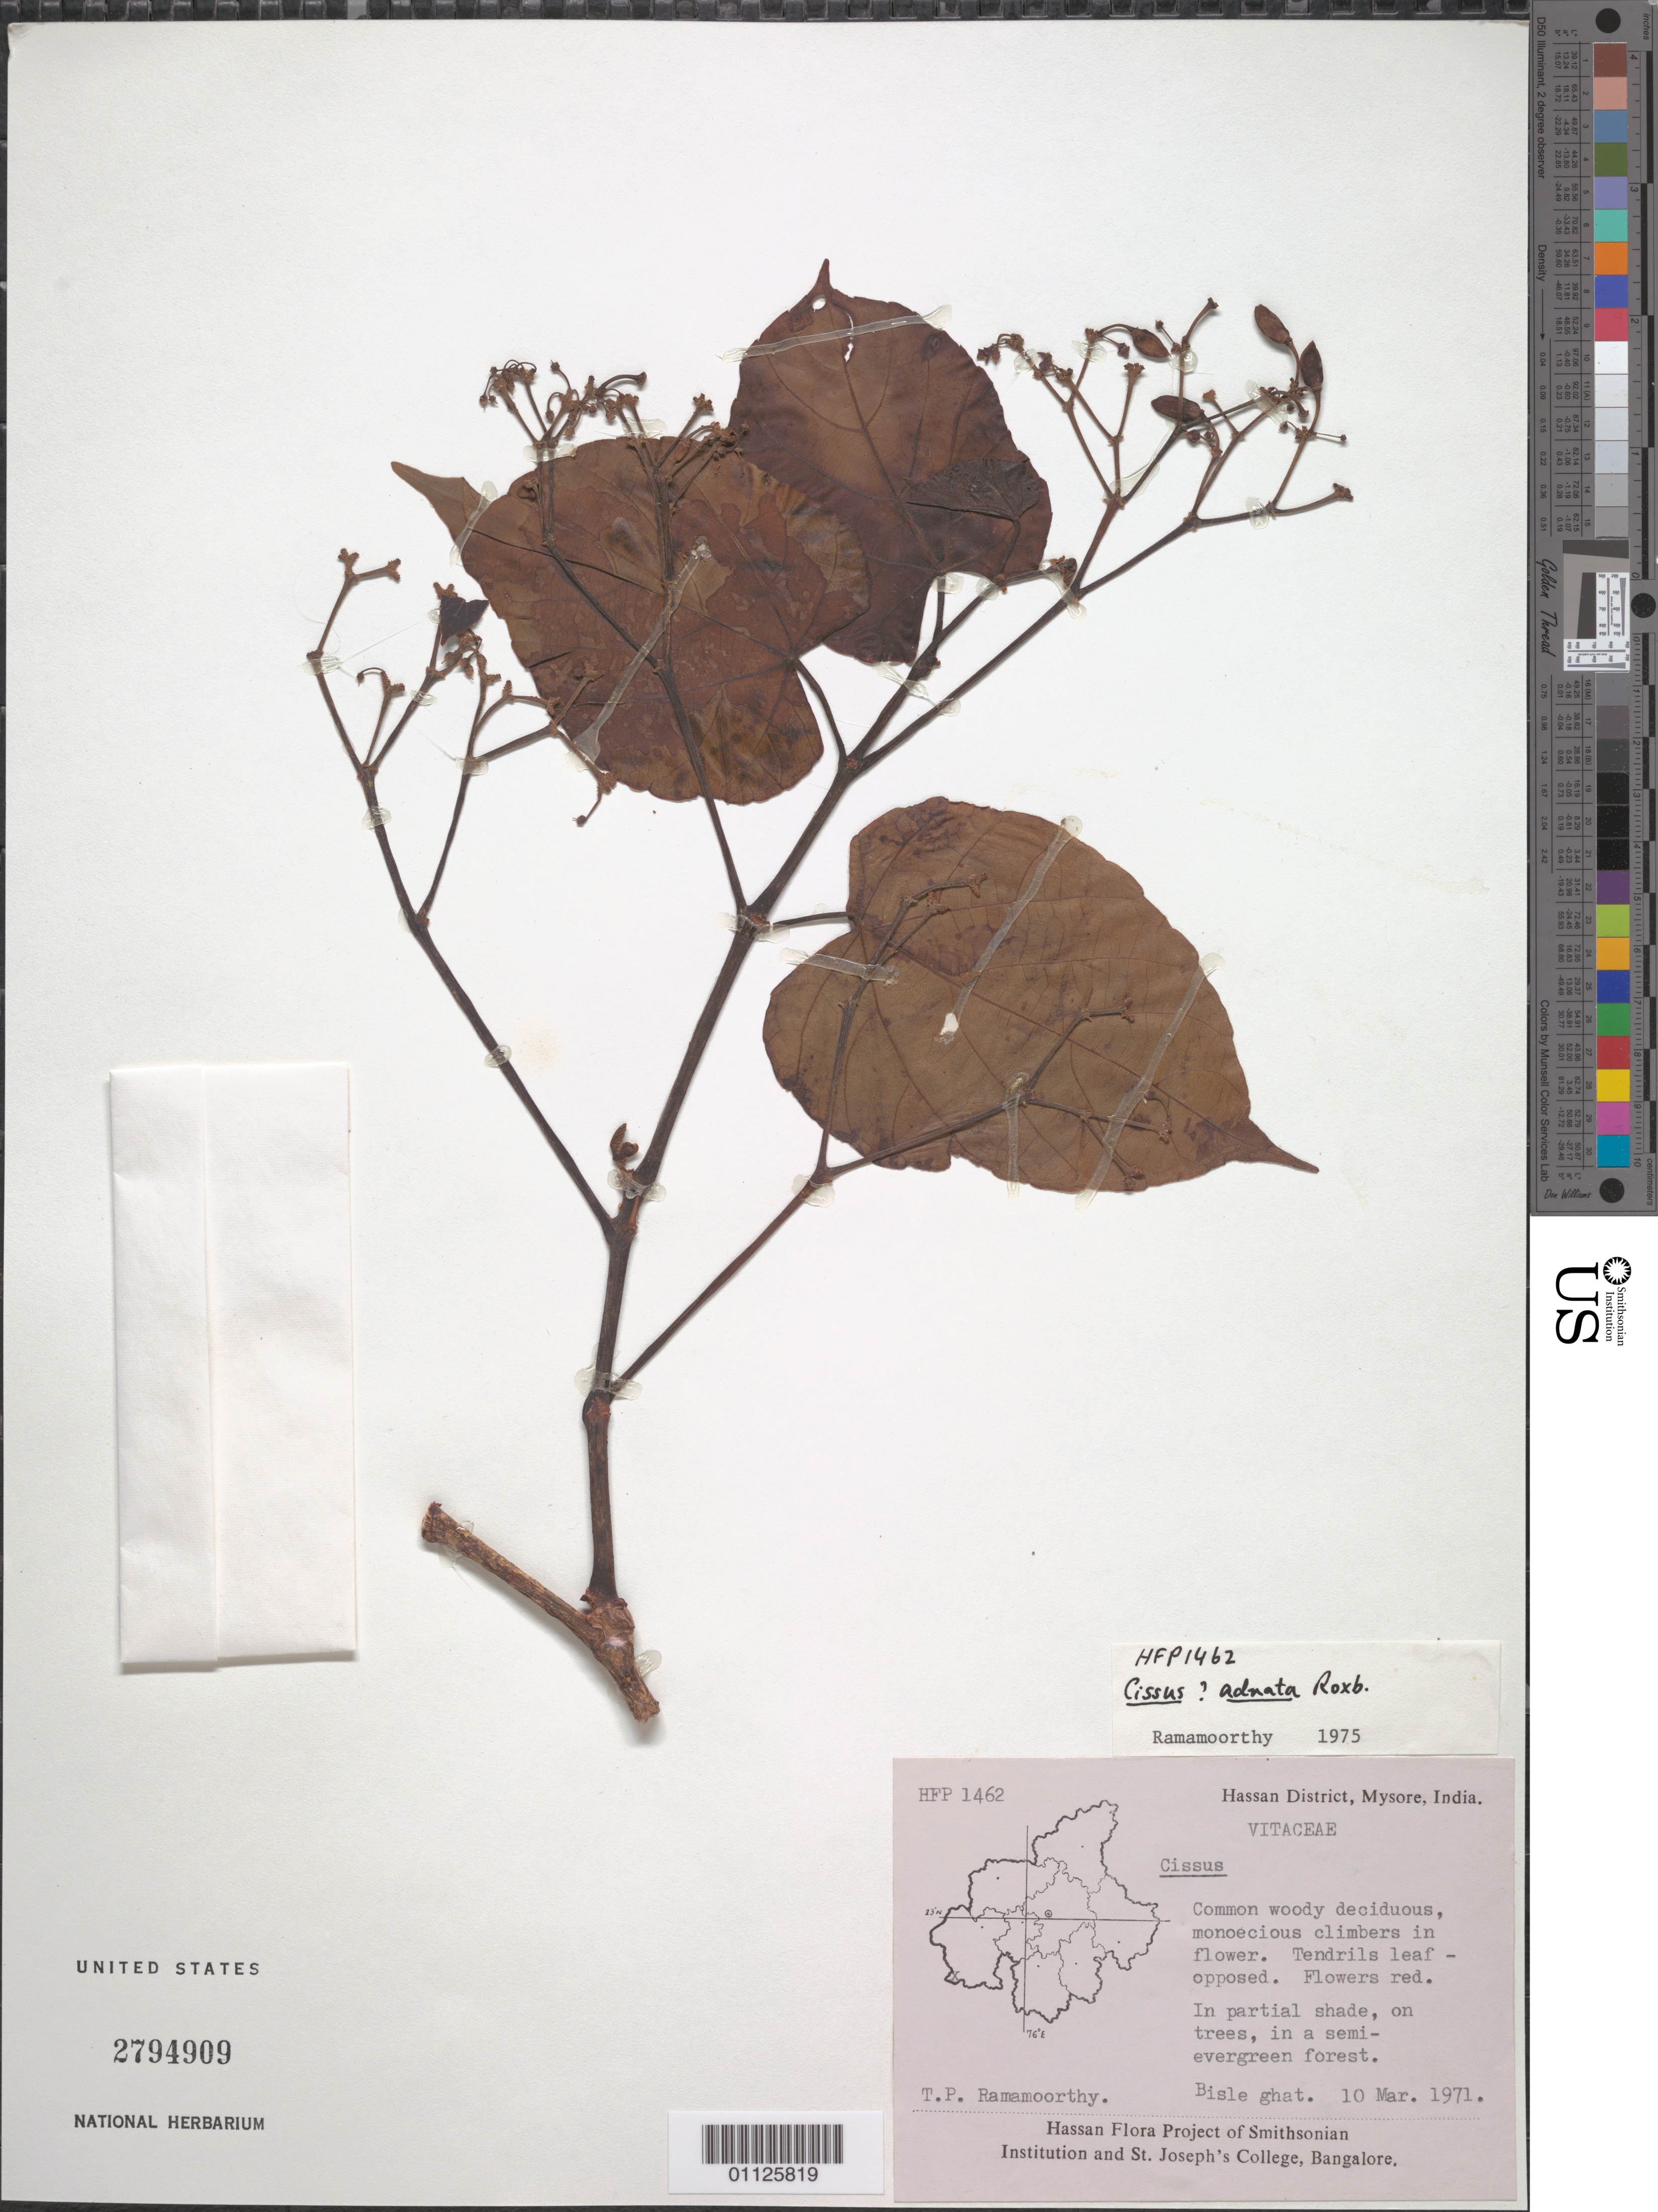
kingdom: Plantae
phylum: Tracheophyta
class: Magnoliopsida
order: Vitales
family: Vitaceae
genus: Cissus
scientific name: Cissus adnata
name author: Roxb.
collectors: T. P. Ramamoorthy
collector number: HFP 1462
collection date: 1971-03-10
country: India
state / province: Karnataka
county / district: Mysore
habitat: Common woody deciduous, monoecious climbers. In partial shade, on trees, in a semi-evergreen forest.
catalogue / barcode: US 2794909